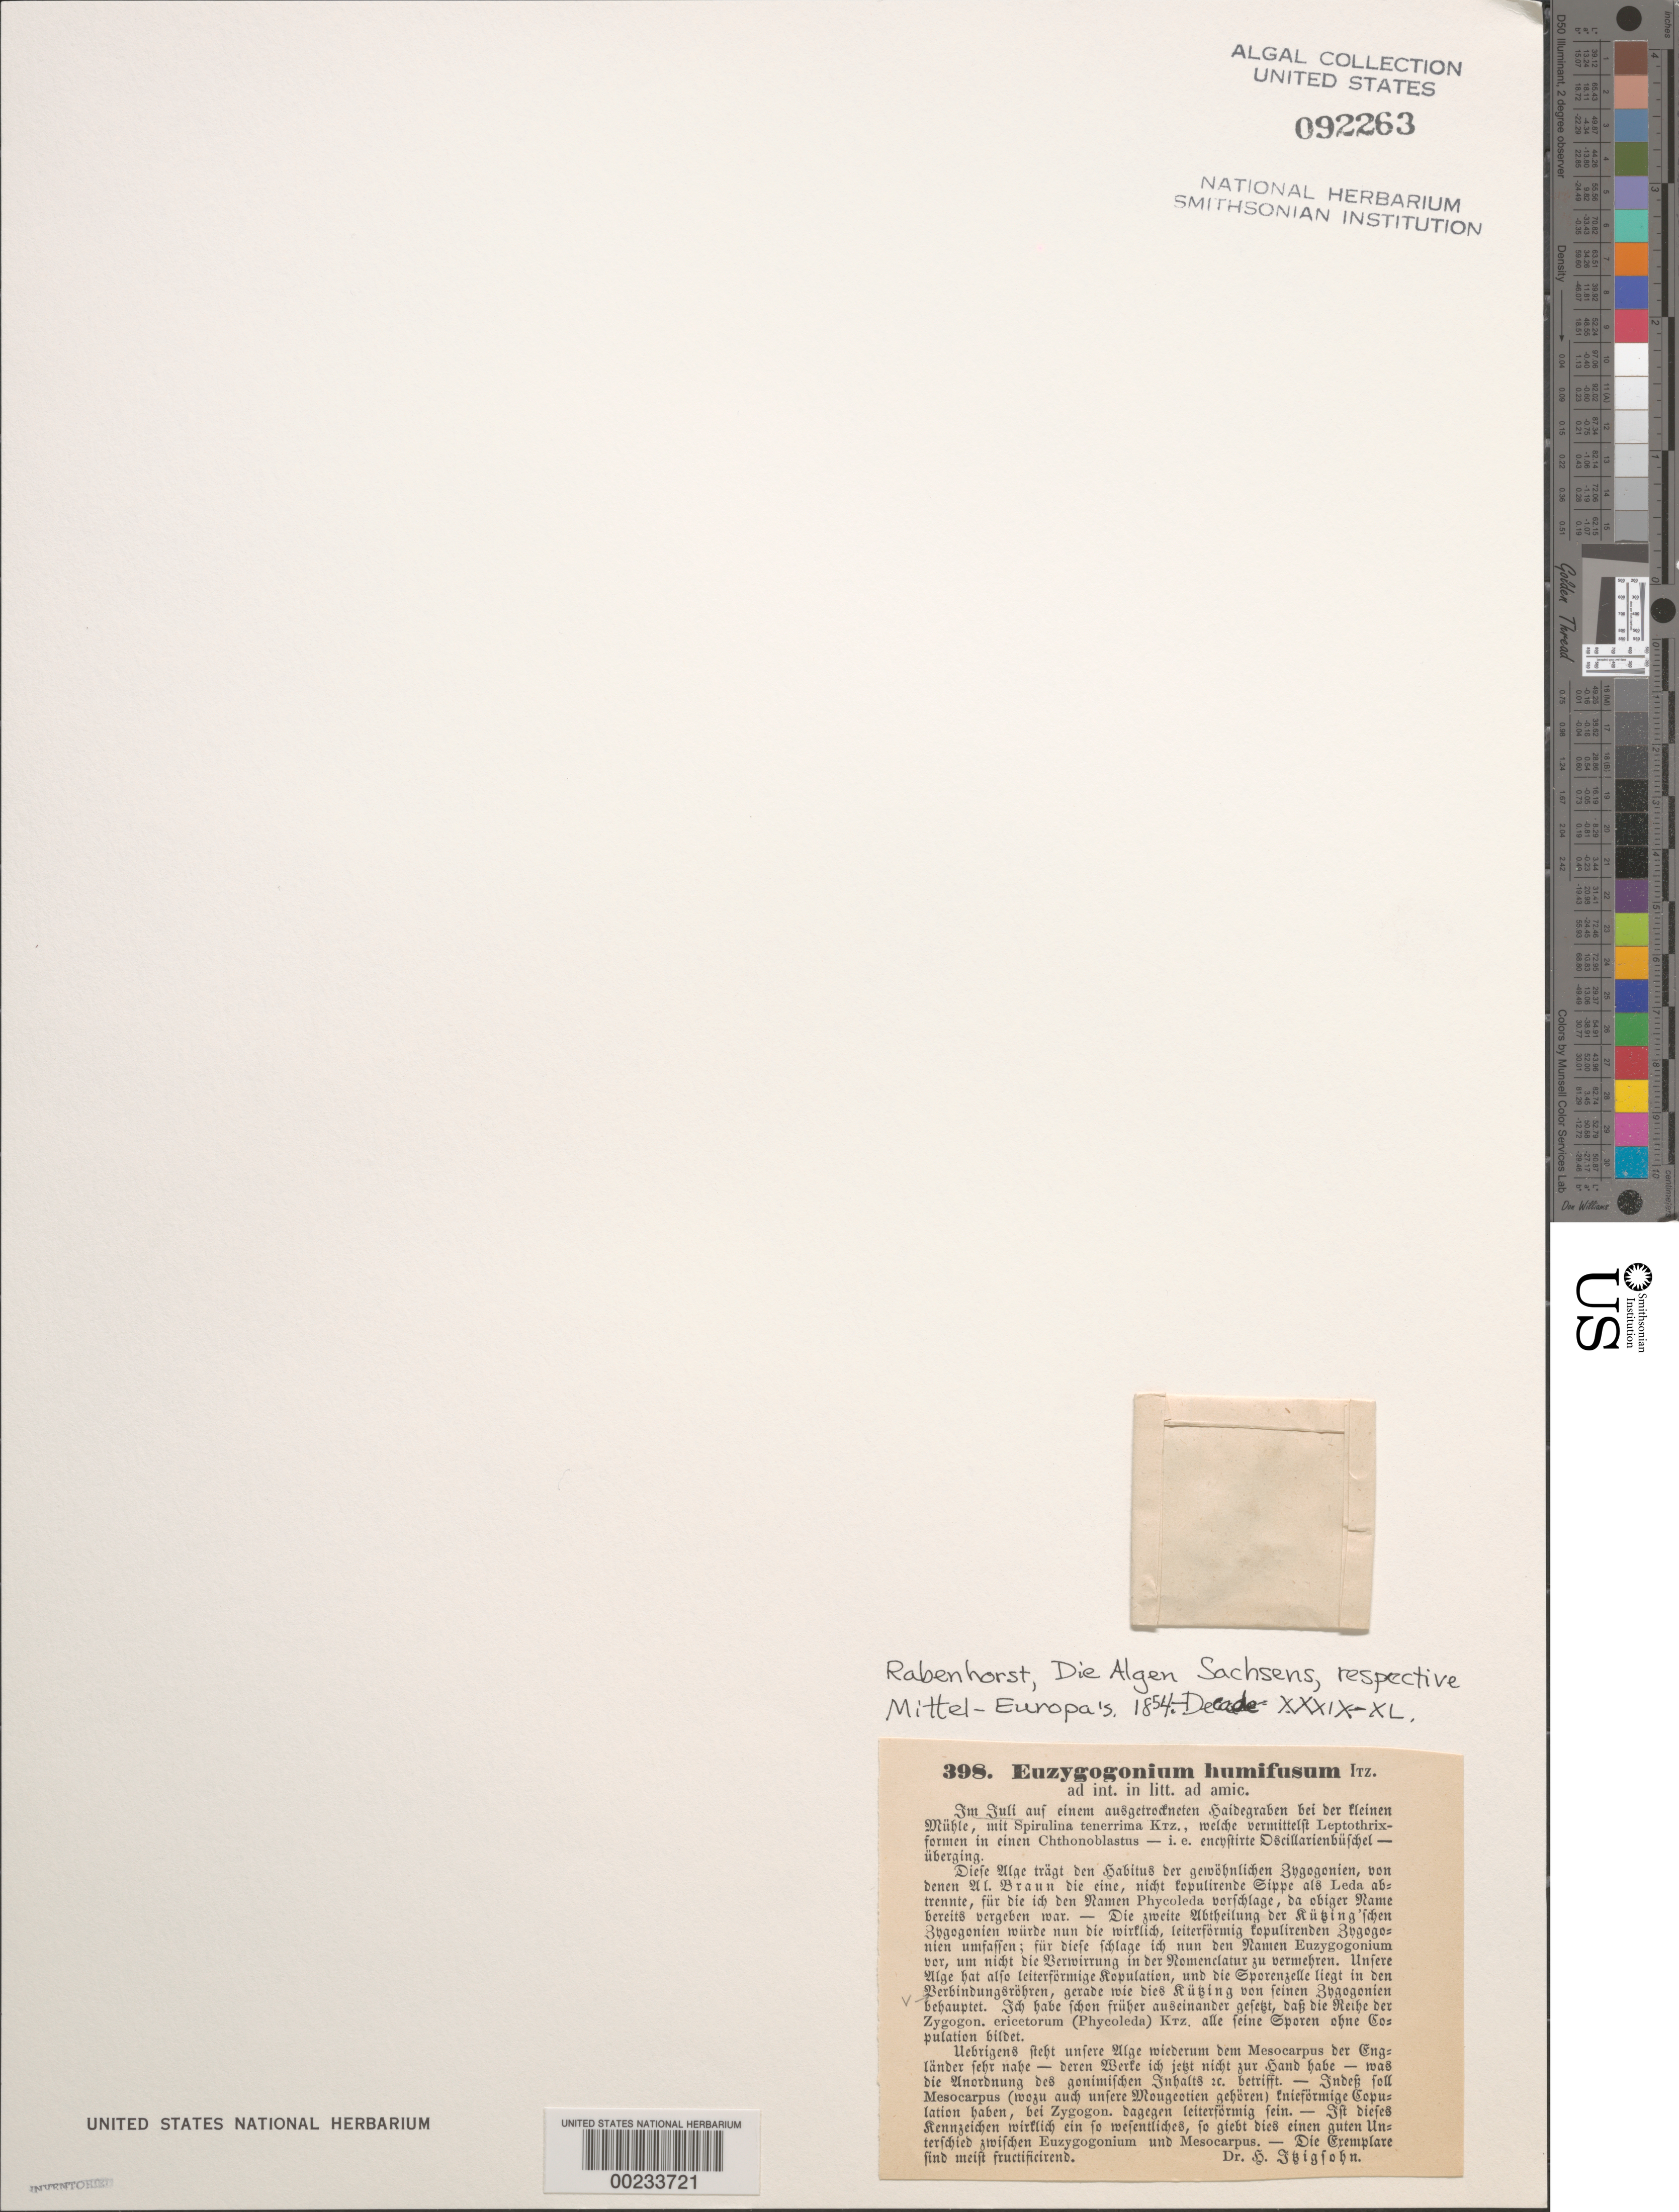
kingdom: Plantae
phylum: Charophyta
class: Zygnematophyceae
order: Zygnematales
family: Zygnemataceae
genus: Euzygogonium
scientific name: Euzygogonium humifusum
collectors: H. Itzigsohn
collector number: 398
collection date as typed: Jul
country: Germany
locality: Haidegraben, near the kleinen muehle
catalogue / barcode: US 92263